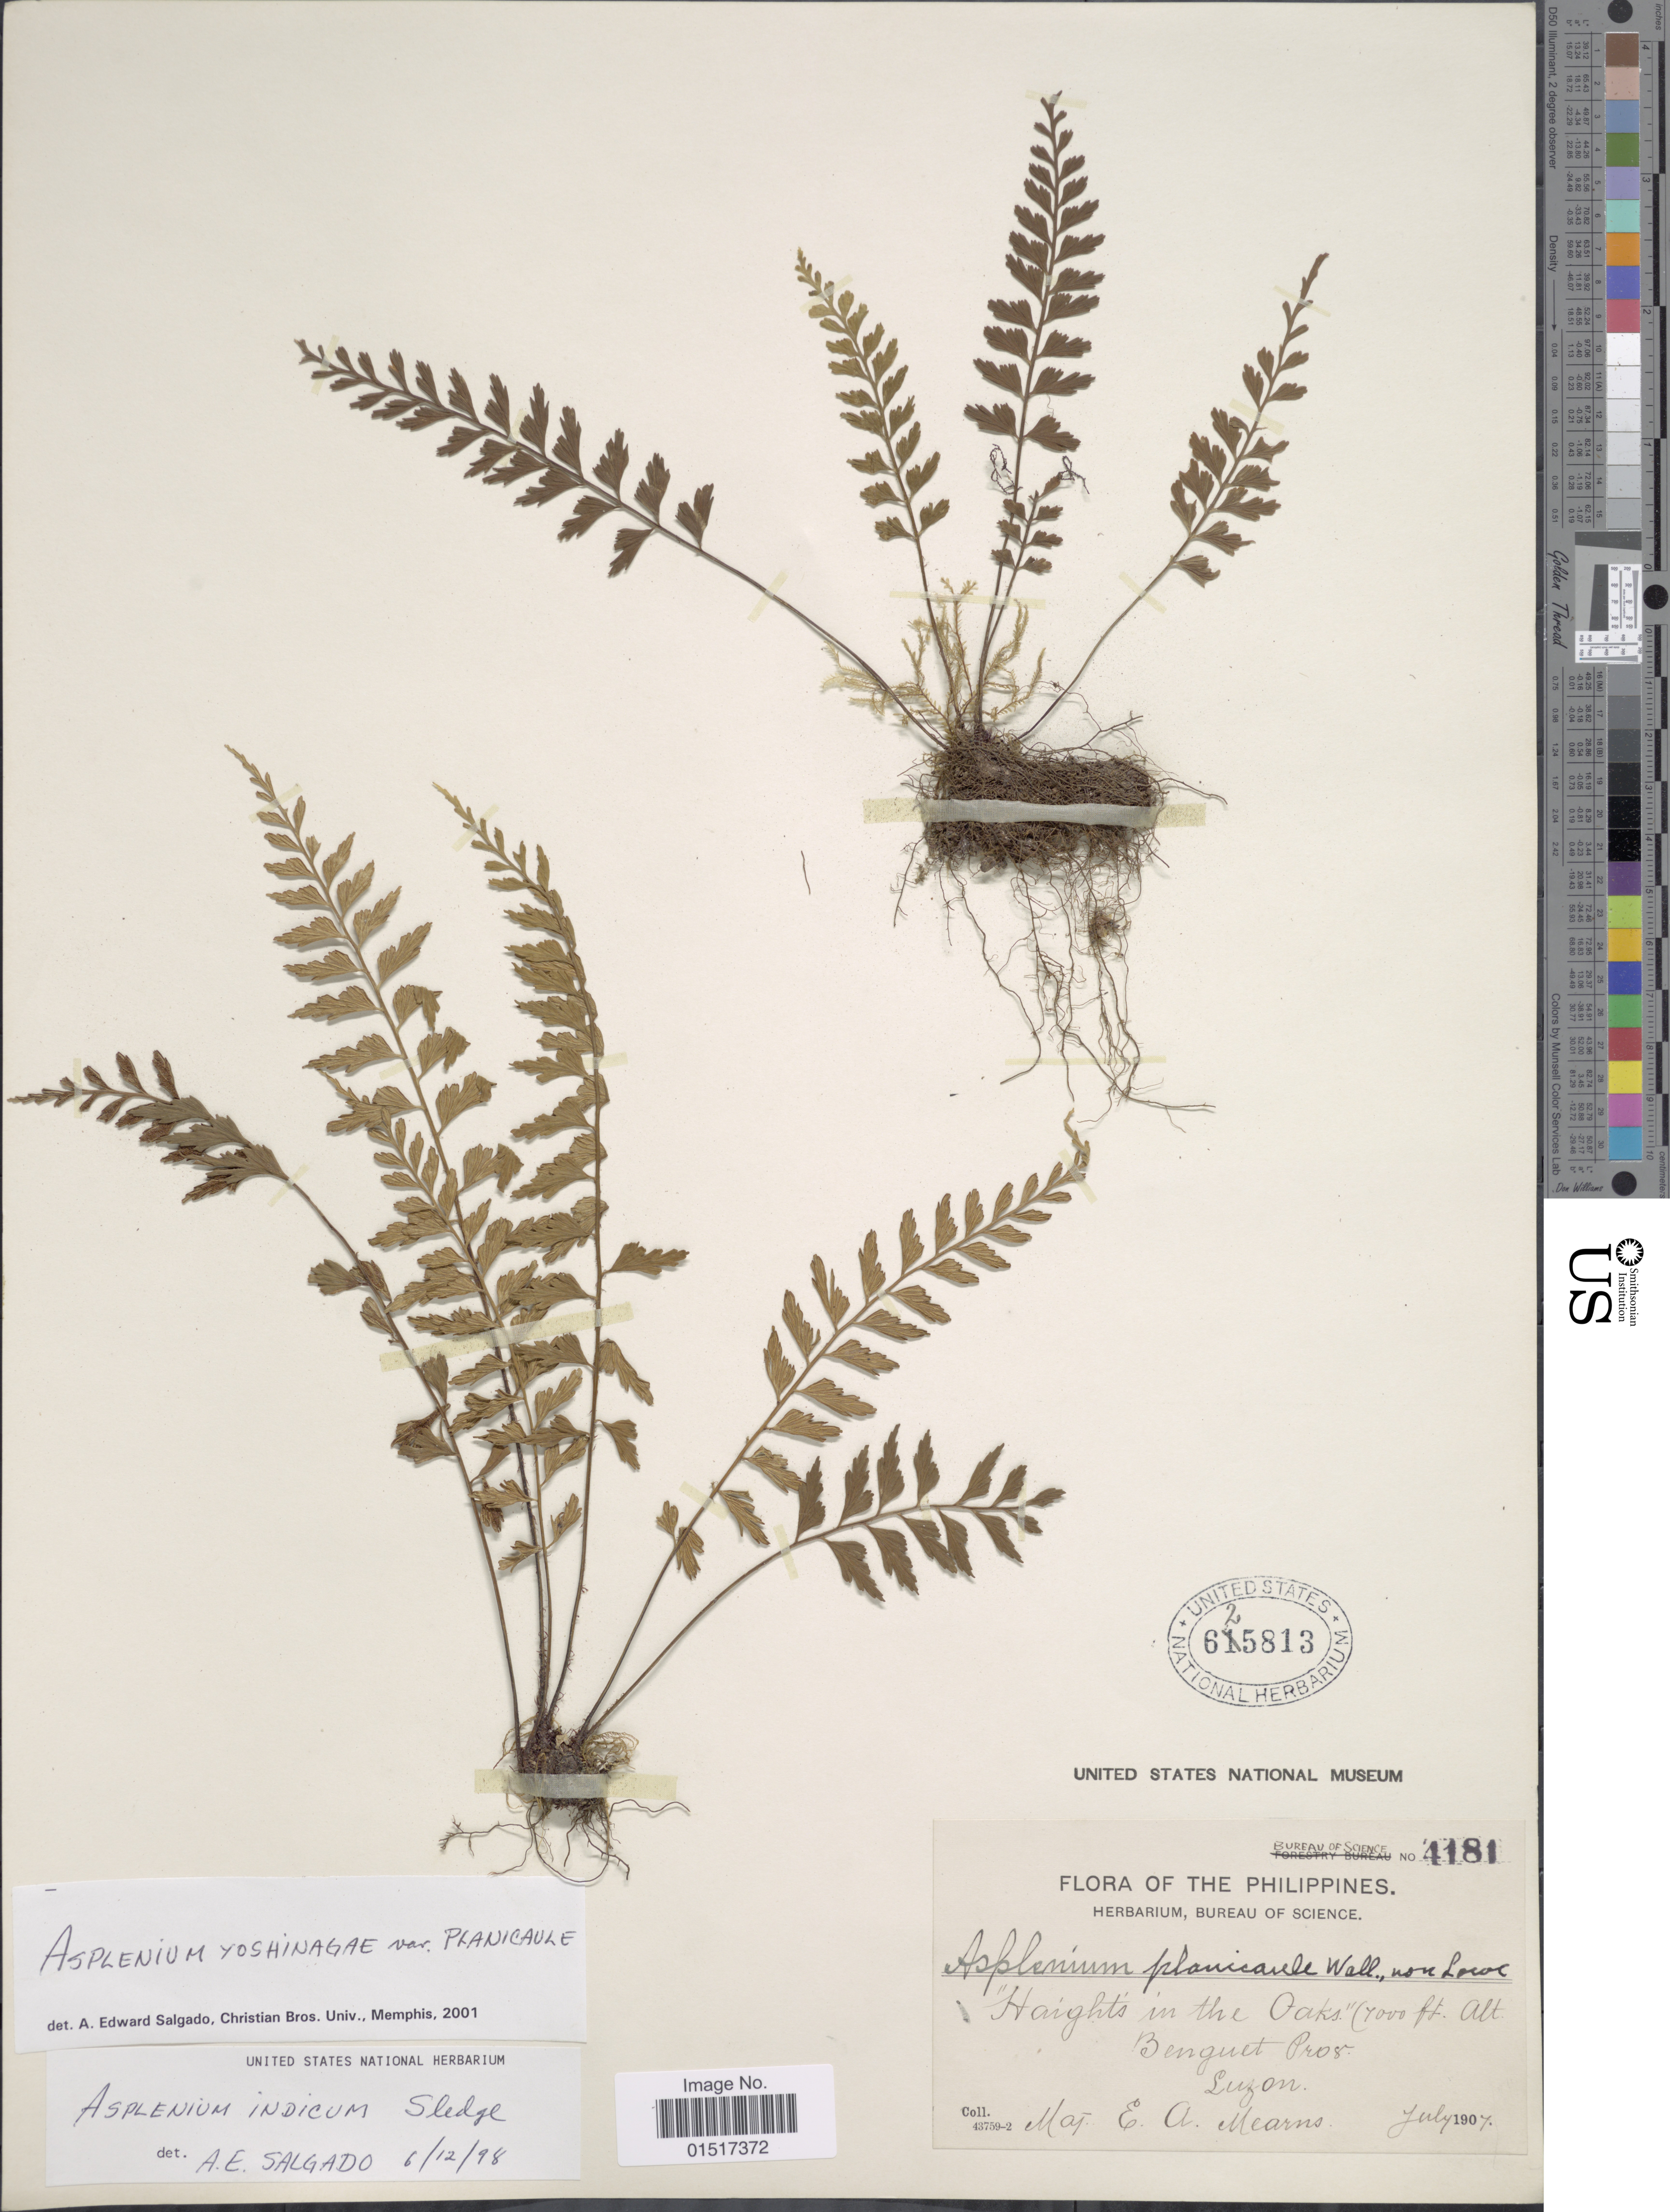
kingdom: Plantae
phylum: Tracheophyta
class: Polypodiopsida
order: Polypodiales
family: Aspleniaceae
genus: Asplenium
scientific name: Asplenium yoshinagae var. planicaule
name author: (Wall. ex Mett.) C.V. Morton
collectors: E. A. Mearns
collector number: Bureau of Science 4181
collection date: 1907-07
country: Philippines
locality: "Haights in the Oaks". Benguet Prov. Luzon.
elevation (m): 2134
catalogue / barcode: US 625813